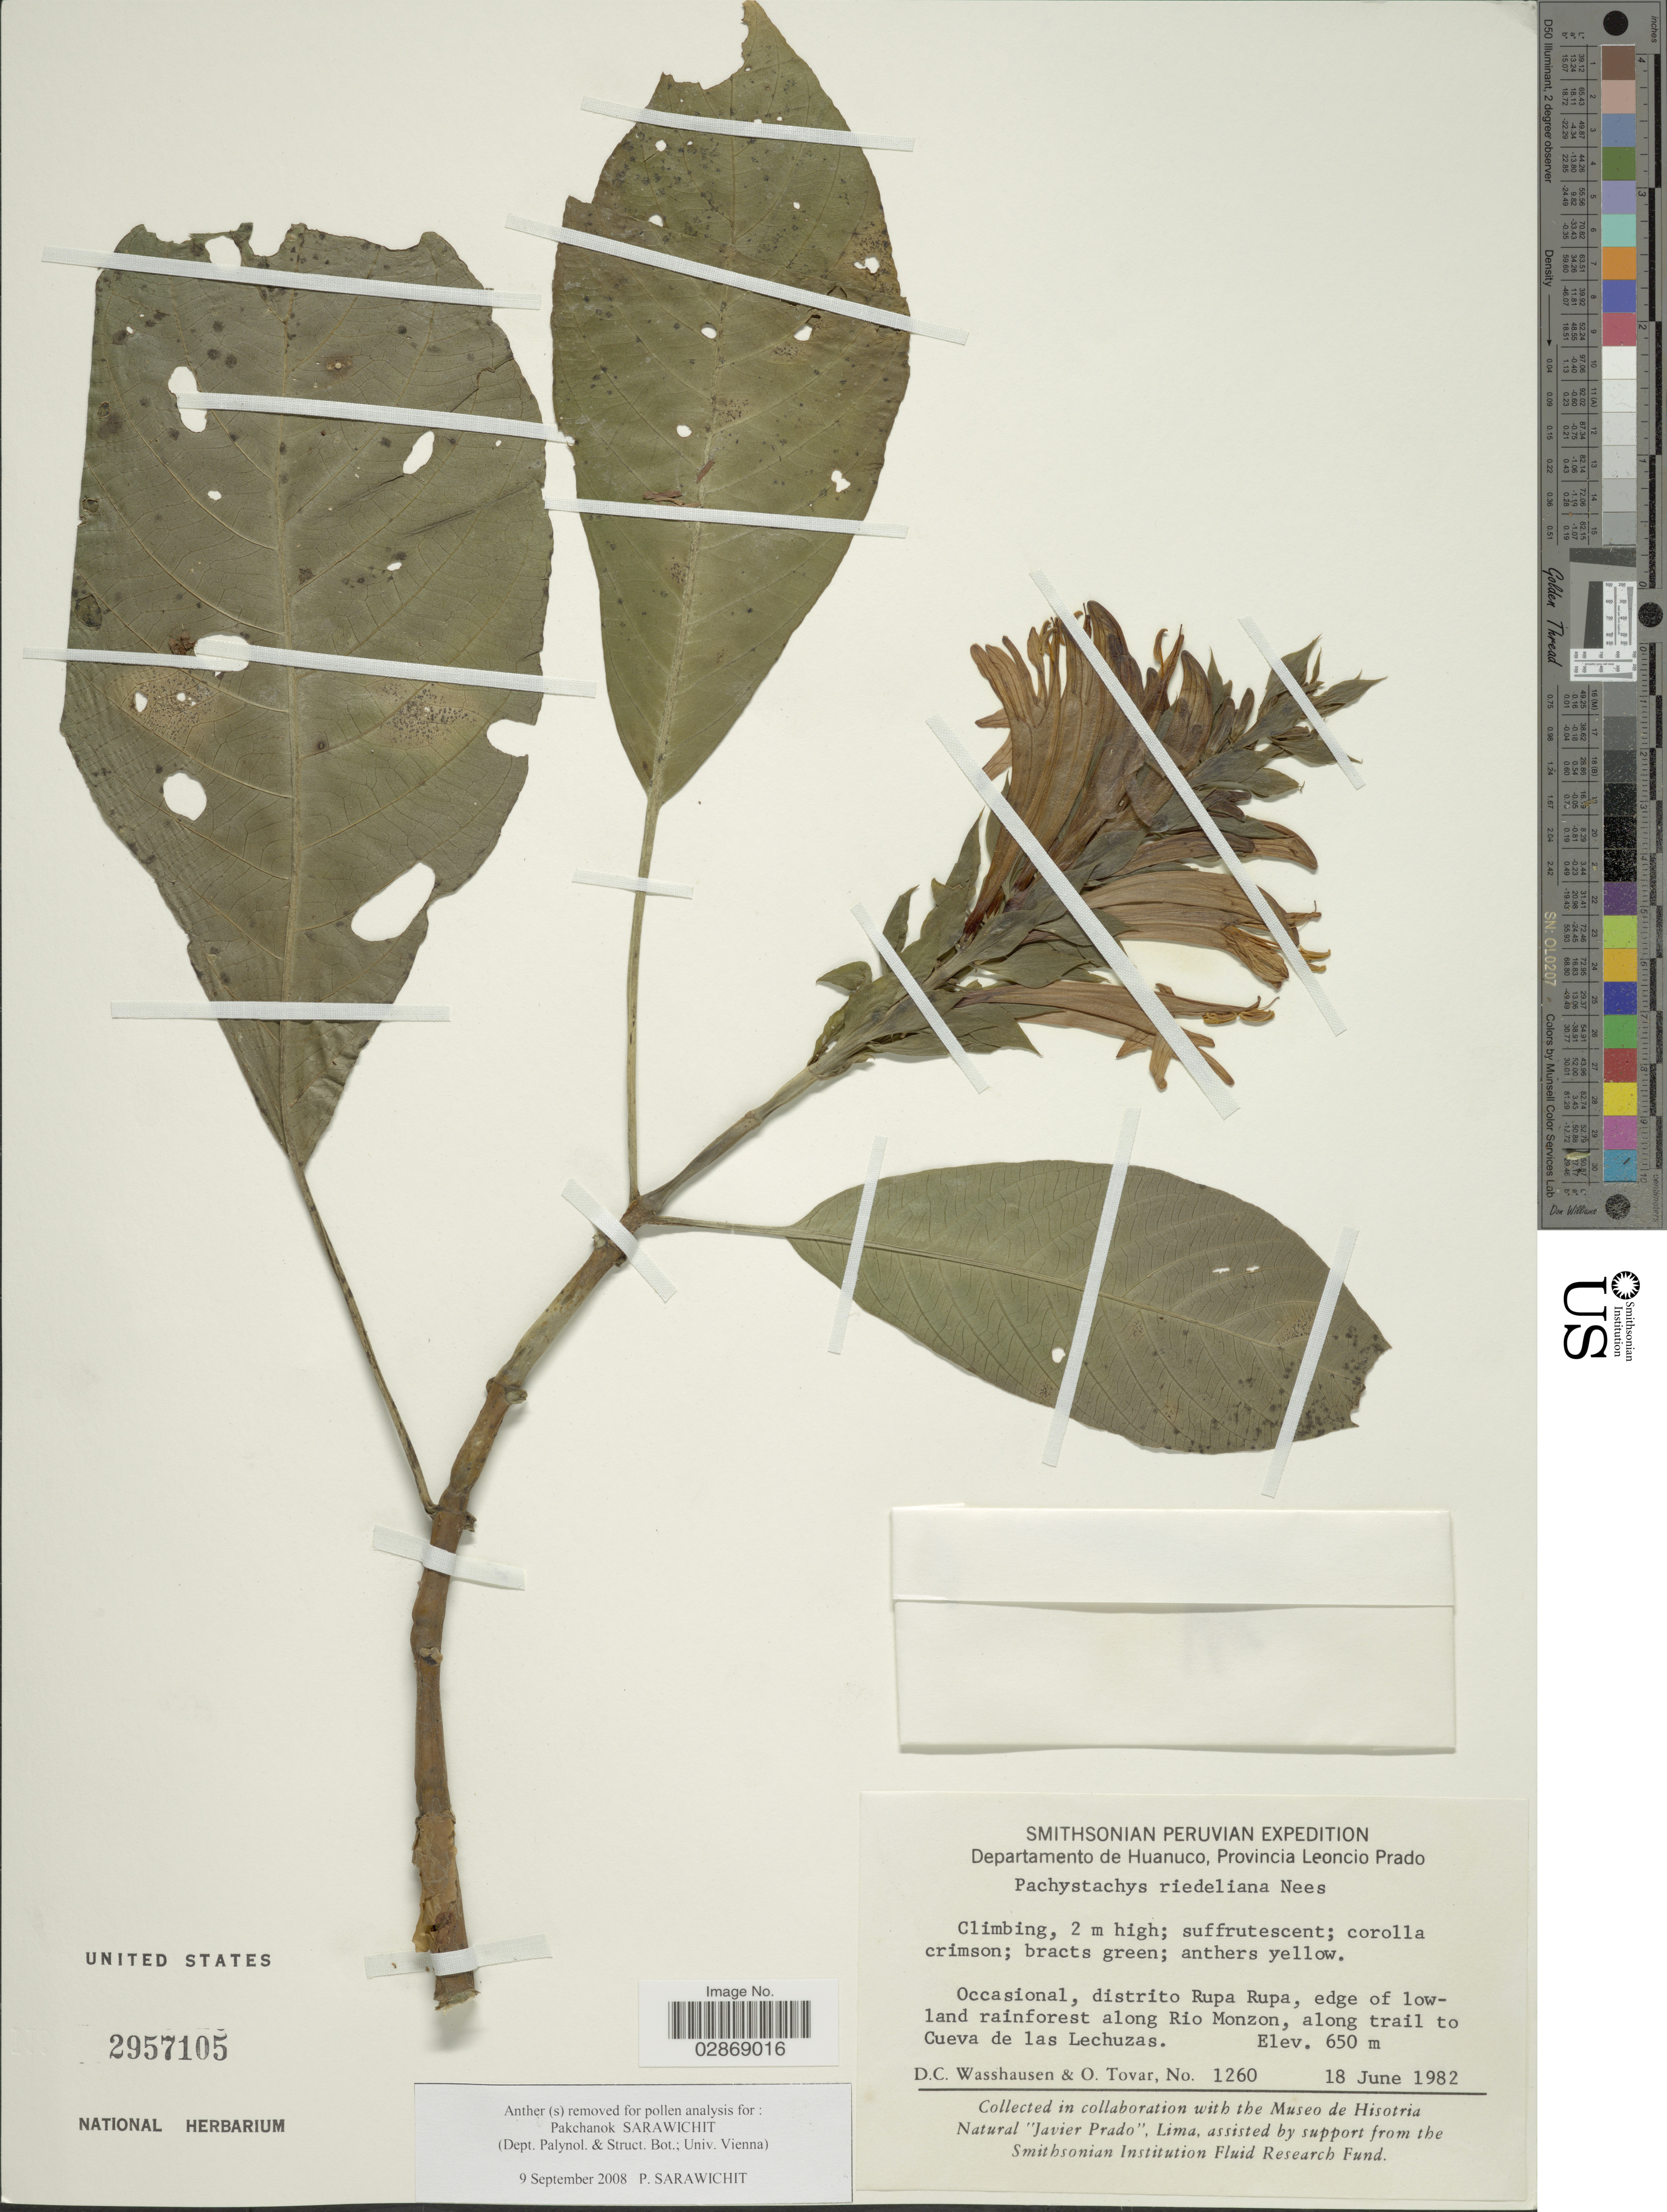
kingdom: Plantae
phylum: Tracheophyta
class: Magnoliopsida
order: Lamiales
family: Acanthaceae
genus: Pachystachys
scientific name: Pachystachys spicata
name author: (Ruiz & Pav.) Wassh.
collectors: D. C. Wasshausen & Ó. Tovar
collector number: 1260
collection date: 1982-06-18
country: Peru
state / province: Huánuco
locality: Departamento Huanuco, Provincia Leoncio Prado. Distrito Rupa Rupa, edge of lowland rainforest along Rio Monzon, along trail to Cueva de las Lechuzas.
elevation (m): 650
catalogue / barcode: US 2957105